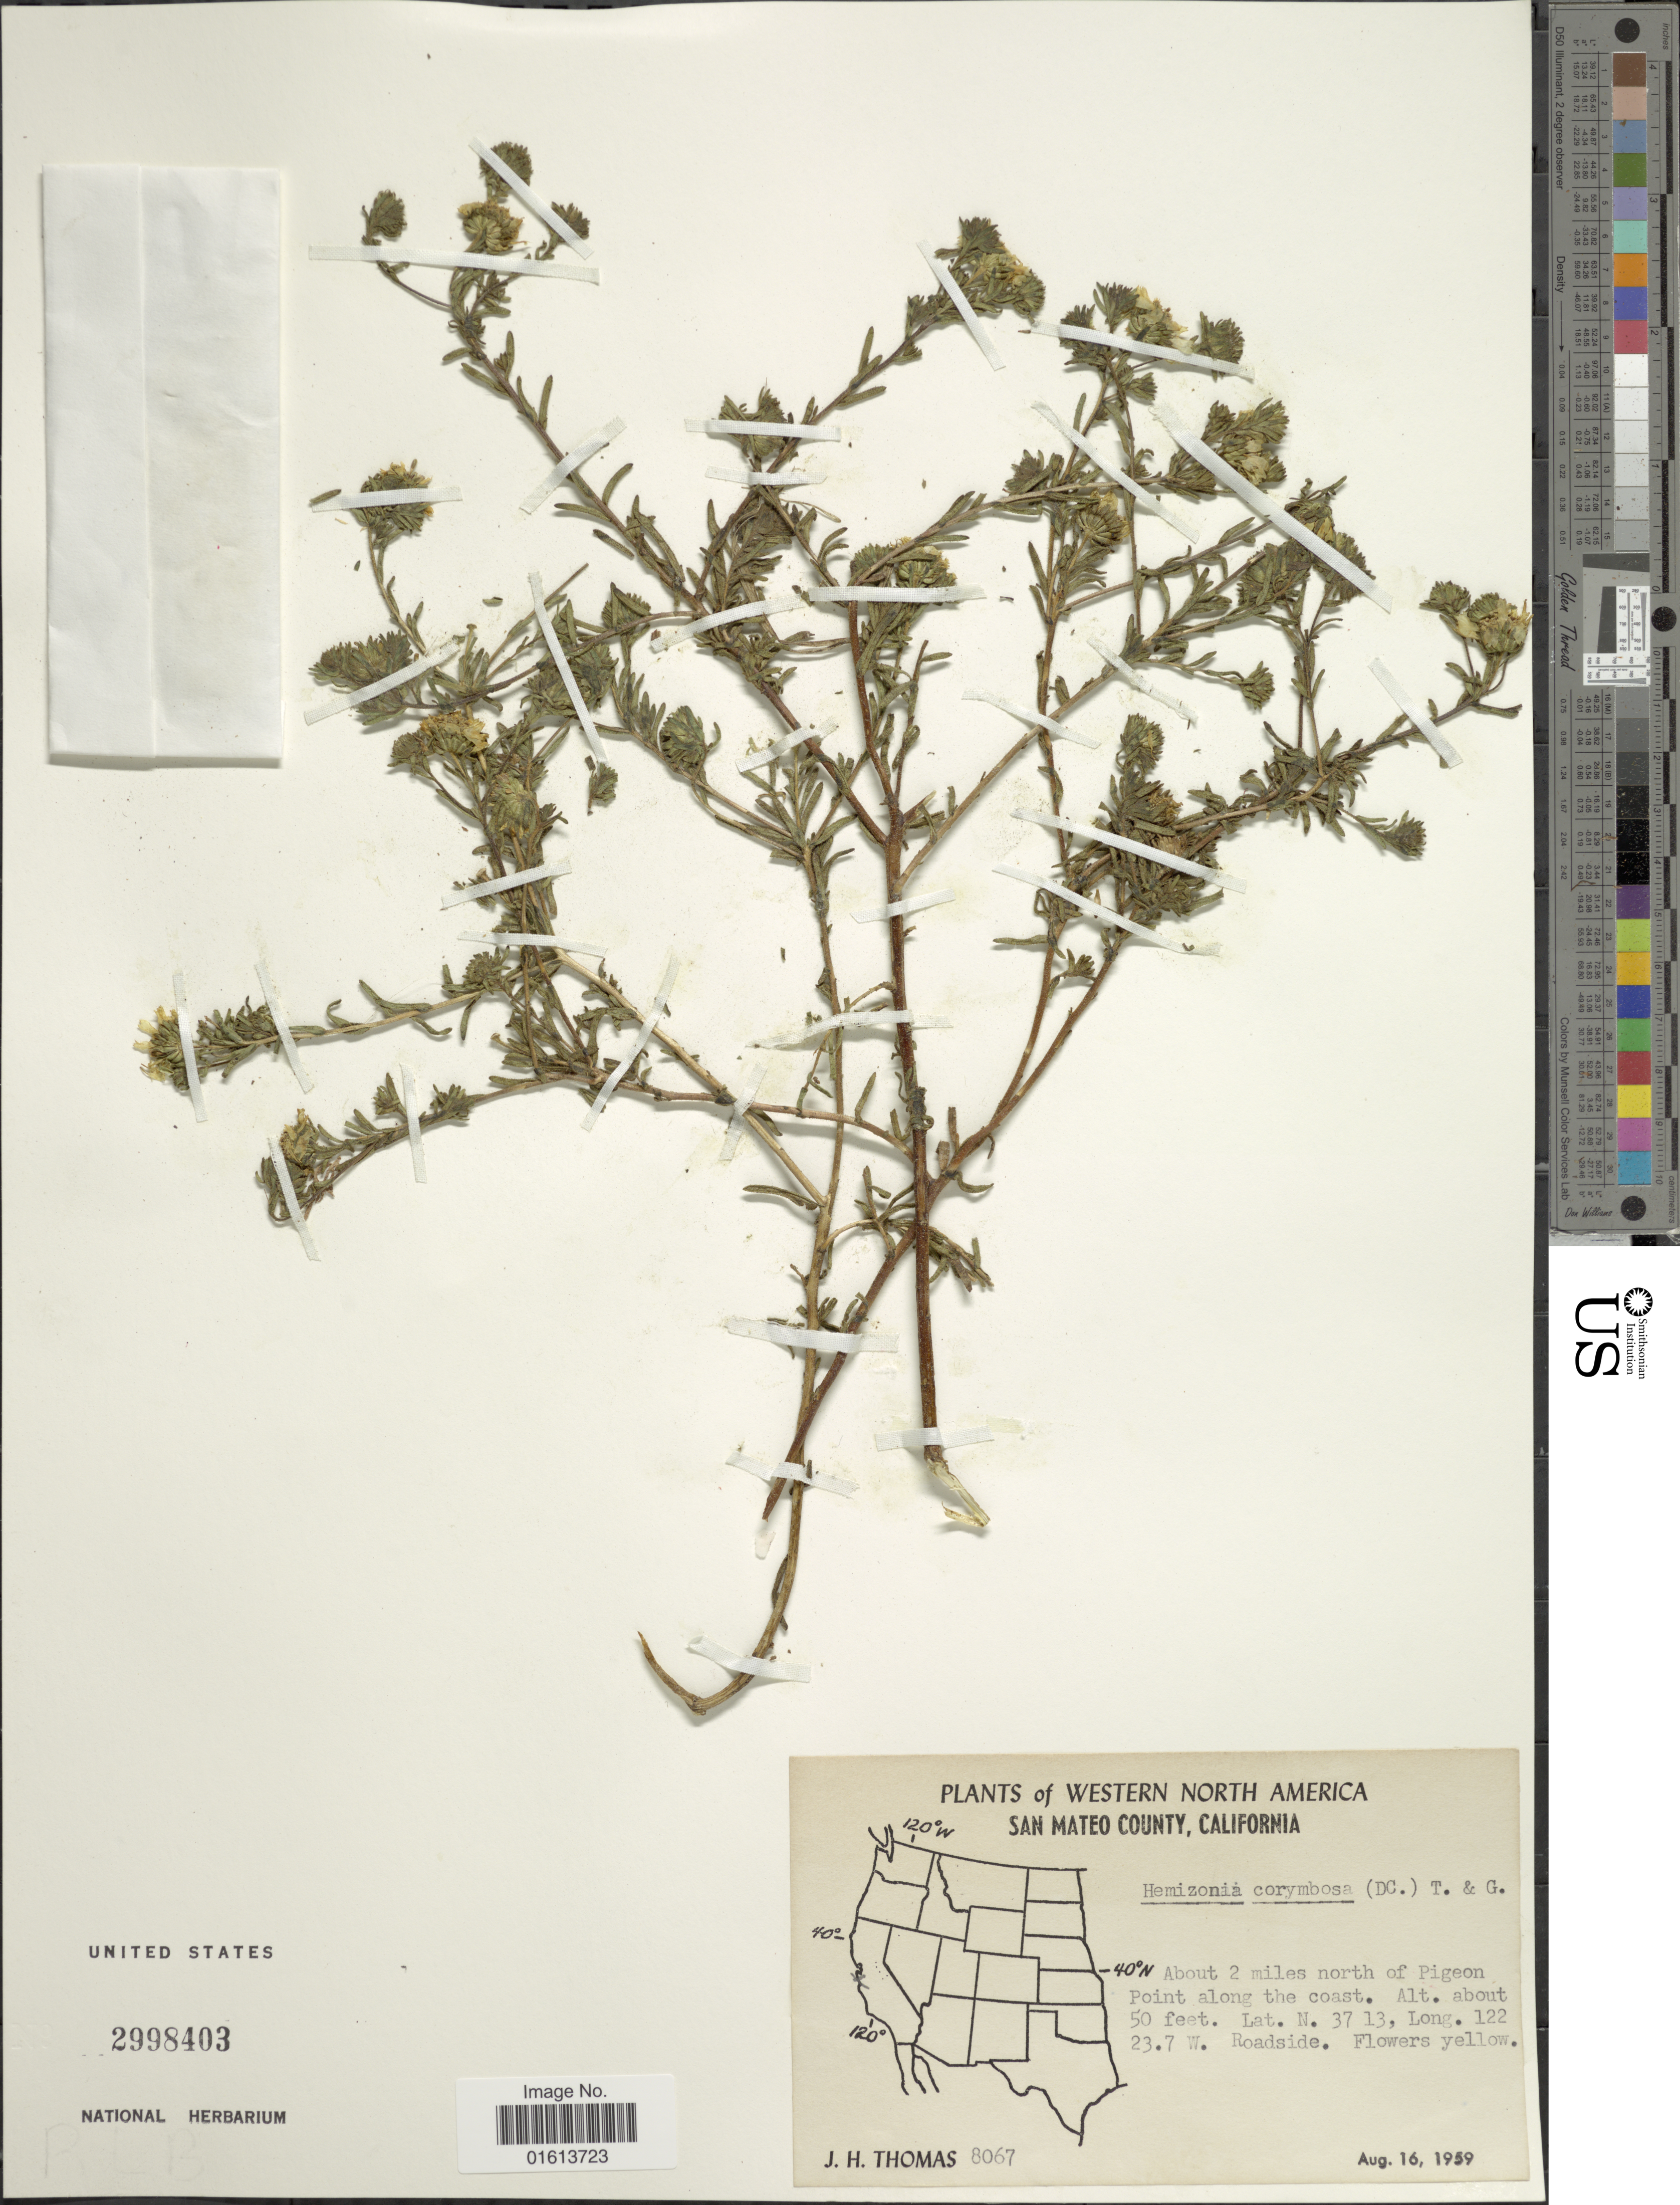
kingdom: Plantae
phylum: Tracheophyta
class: Magnoliopsida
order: Asterales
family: Asteraceae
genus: Deinandra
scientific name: Deinandra corymbosa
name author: (DC.) B.G. Baldwin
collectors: J. H. Thomas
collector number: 8067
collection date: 1959-08-16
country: United States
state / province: California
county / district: San Mateo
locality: Western North America. San Mateo County, California. About 2 miles north Pigeon Point along the coast.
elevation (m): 15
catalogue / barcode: US 2998403